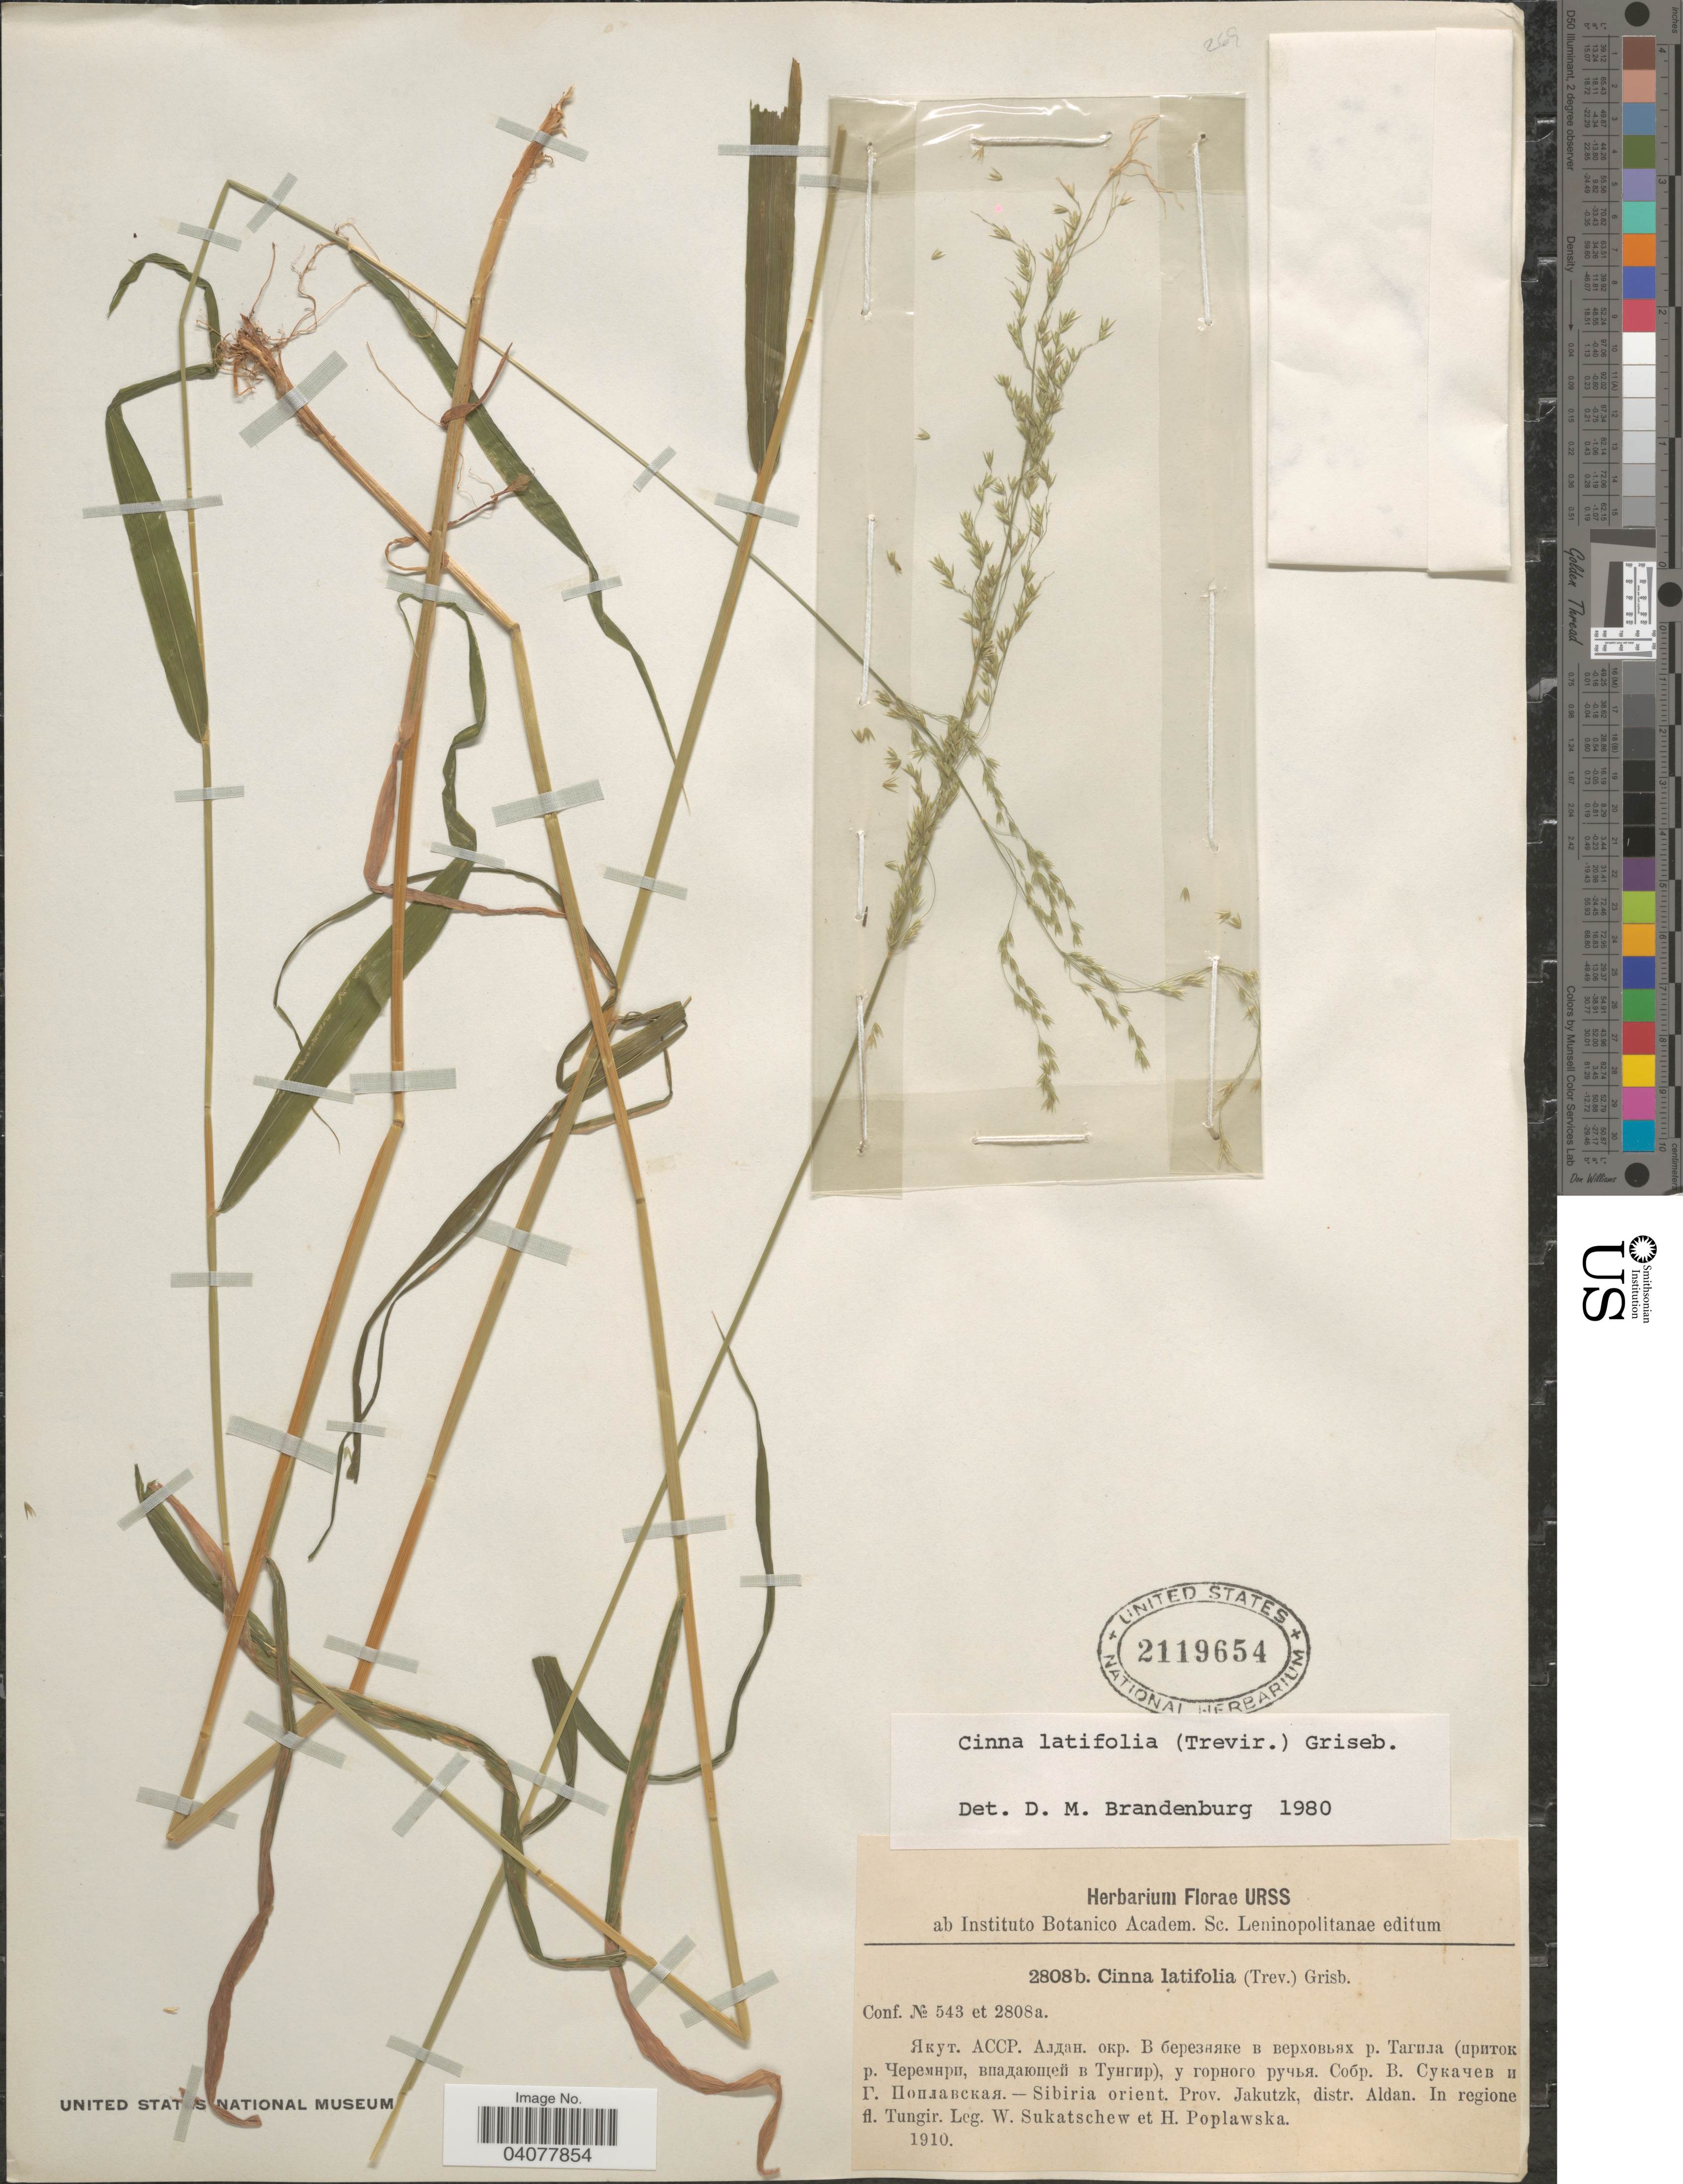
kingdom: Plantae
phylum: Tracheophyta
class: Liliopsida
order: Poales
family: Poaceae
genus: Cinna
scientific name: Cinna latifolia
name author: (Trevir. ex Goeppert) Griseb.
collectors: W. Sukatschew & H. Poplawska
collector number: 2808b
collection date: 1910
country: Russian Federation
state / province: Sakha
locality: Sibiria orient. Prov. Jakutzk, distr. Aldan. In regione fl. Tungir.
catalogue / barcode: US 2119654